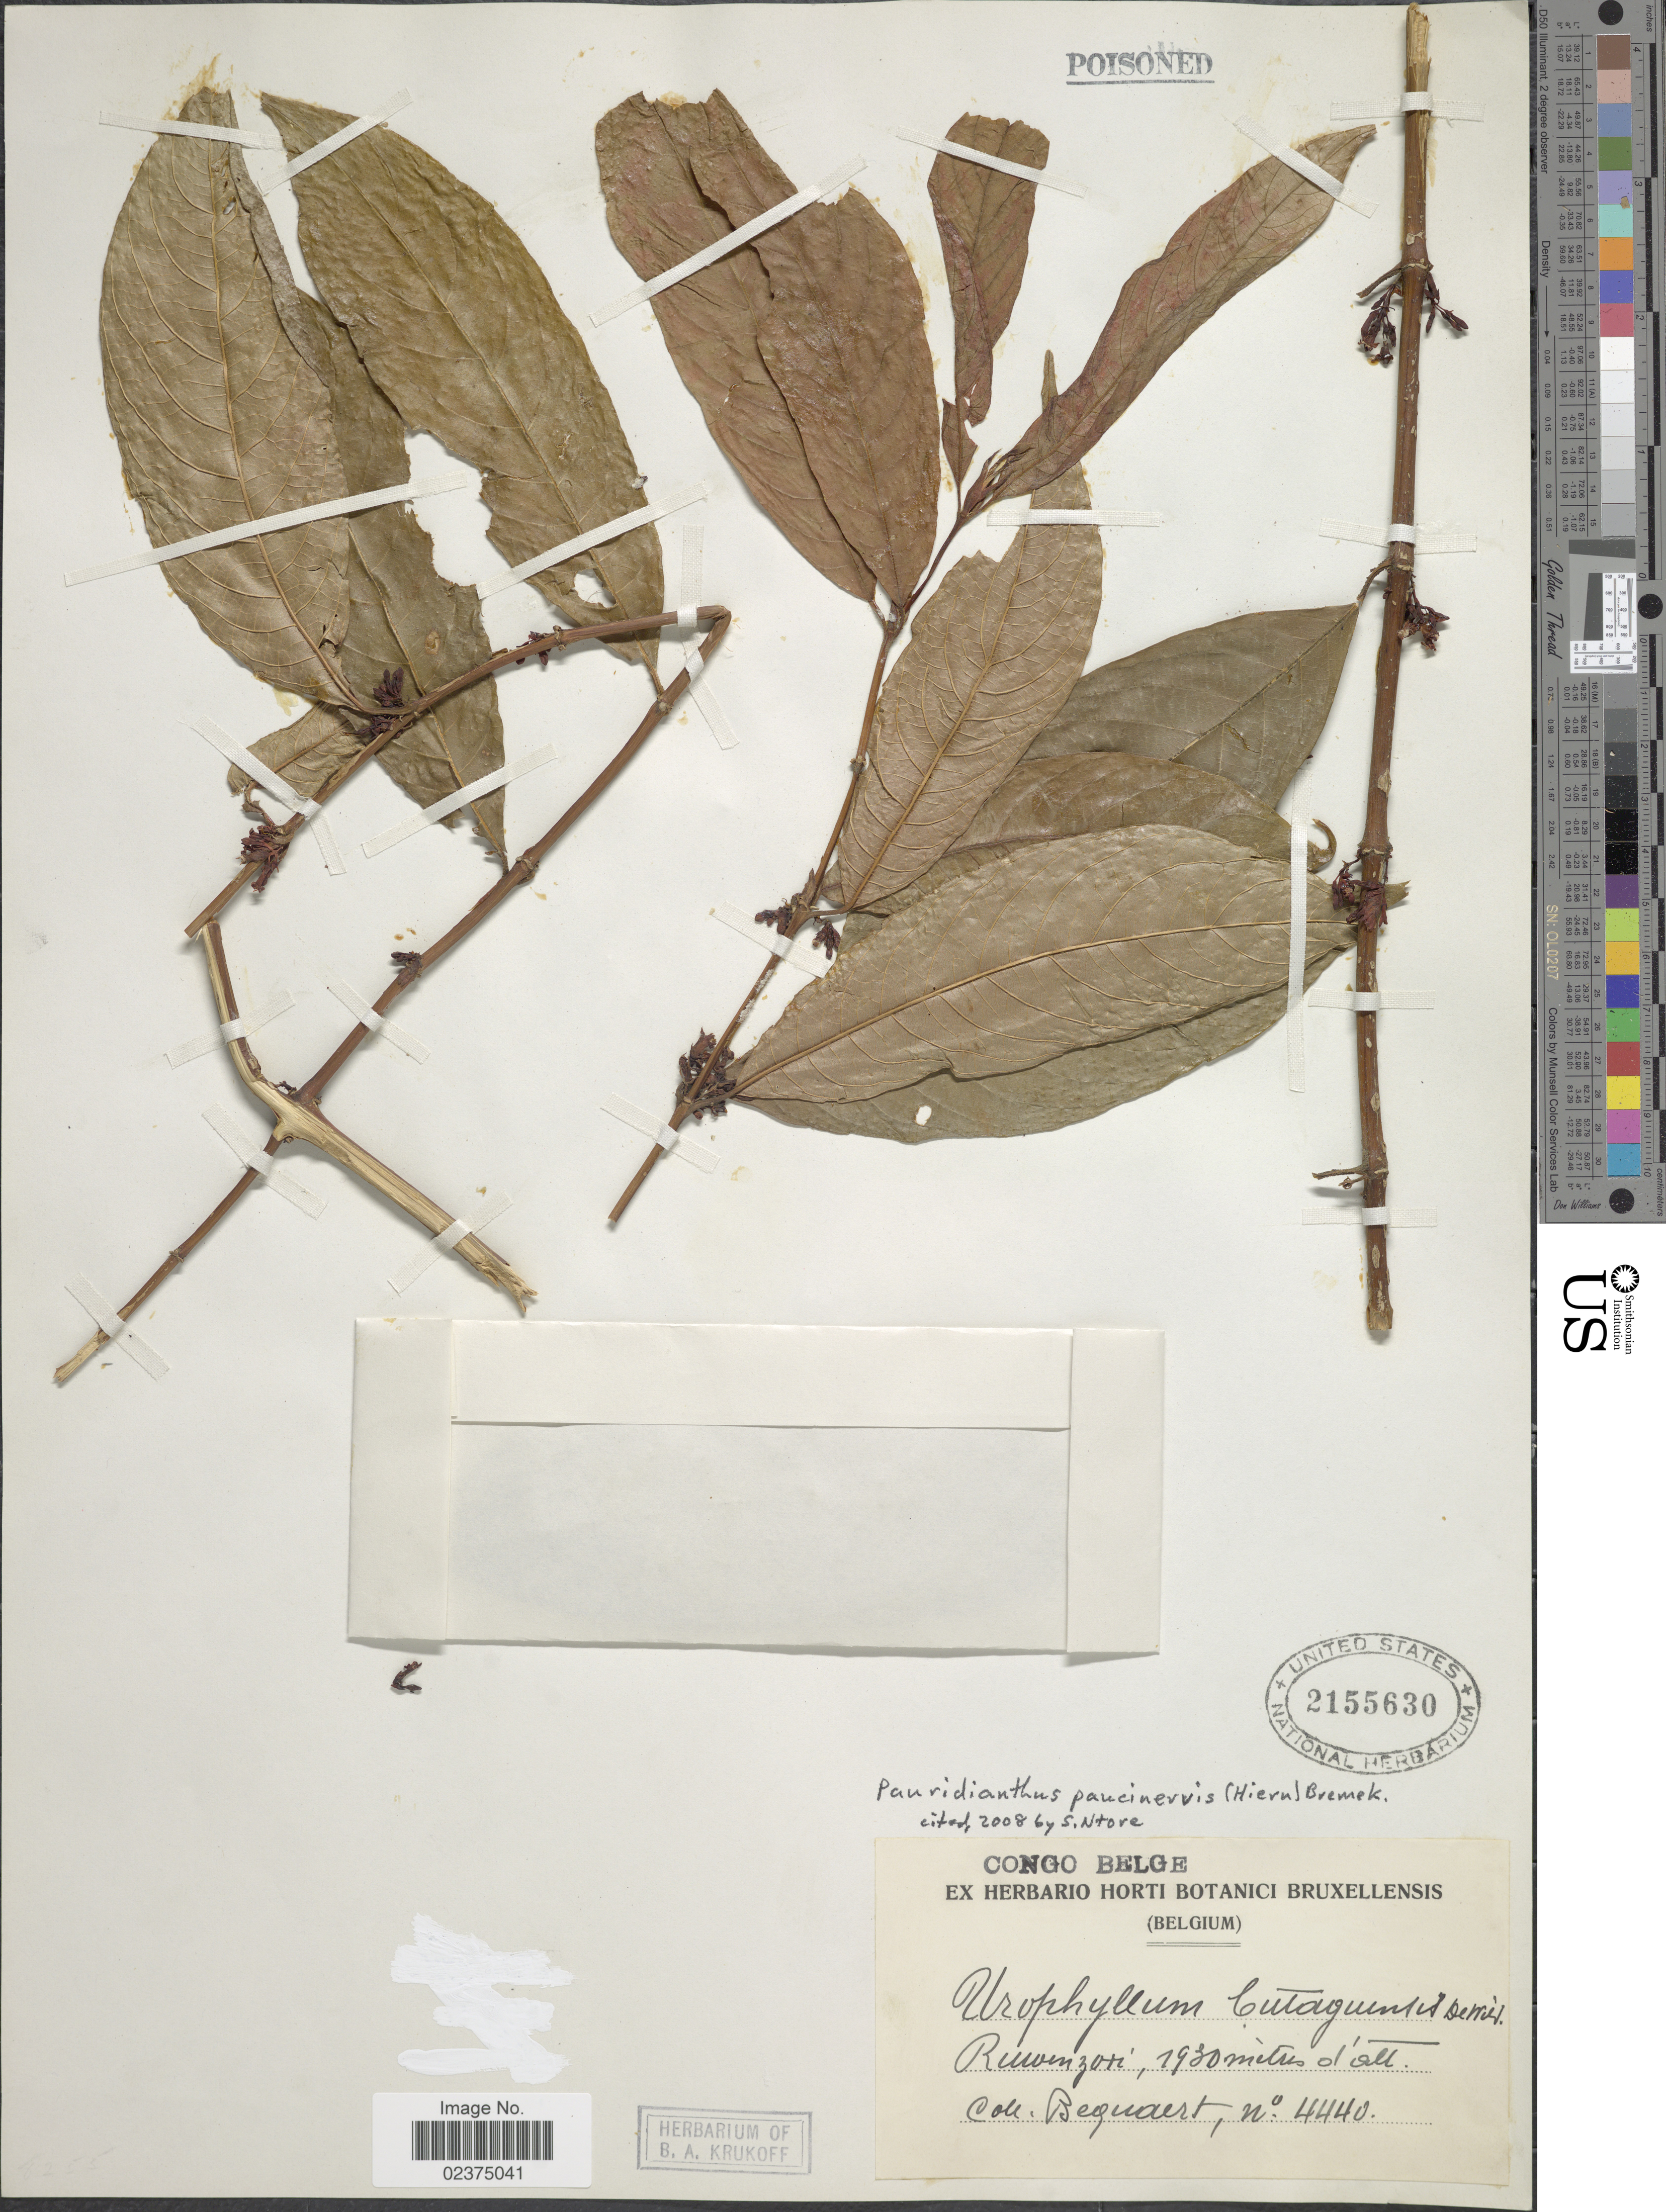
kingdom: Plantae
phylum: Tracheophyta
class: Magnoliopsida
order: Gentianales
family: Rubiaceae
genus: Pauridiantha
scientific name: Pauridiantha paucinervis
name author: (Hiern) Bremek.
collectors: Bequaert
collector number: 4440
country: Congo, Democratic Republic of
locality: Ruwenzori, Congo Belge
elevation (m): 1930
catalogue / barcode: US 2155630